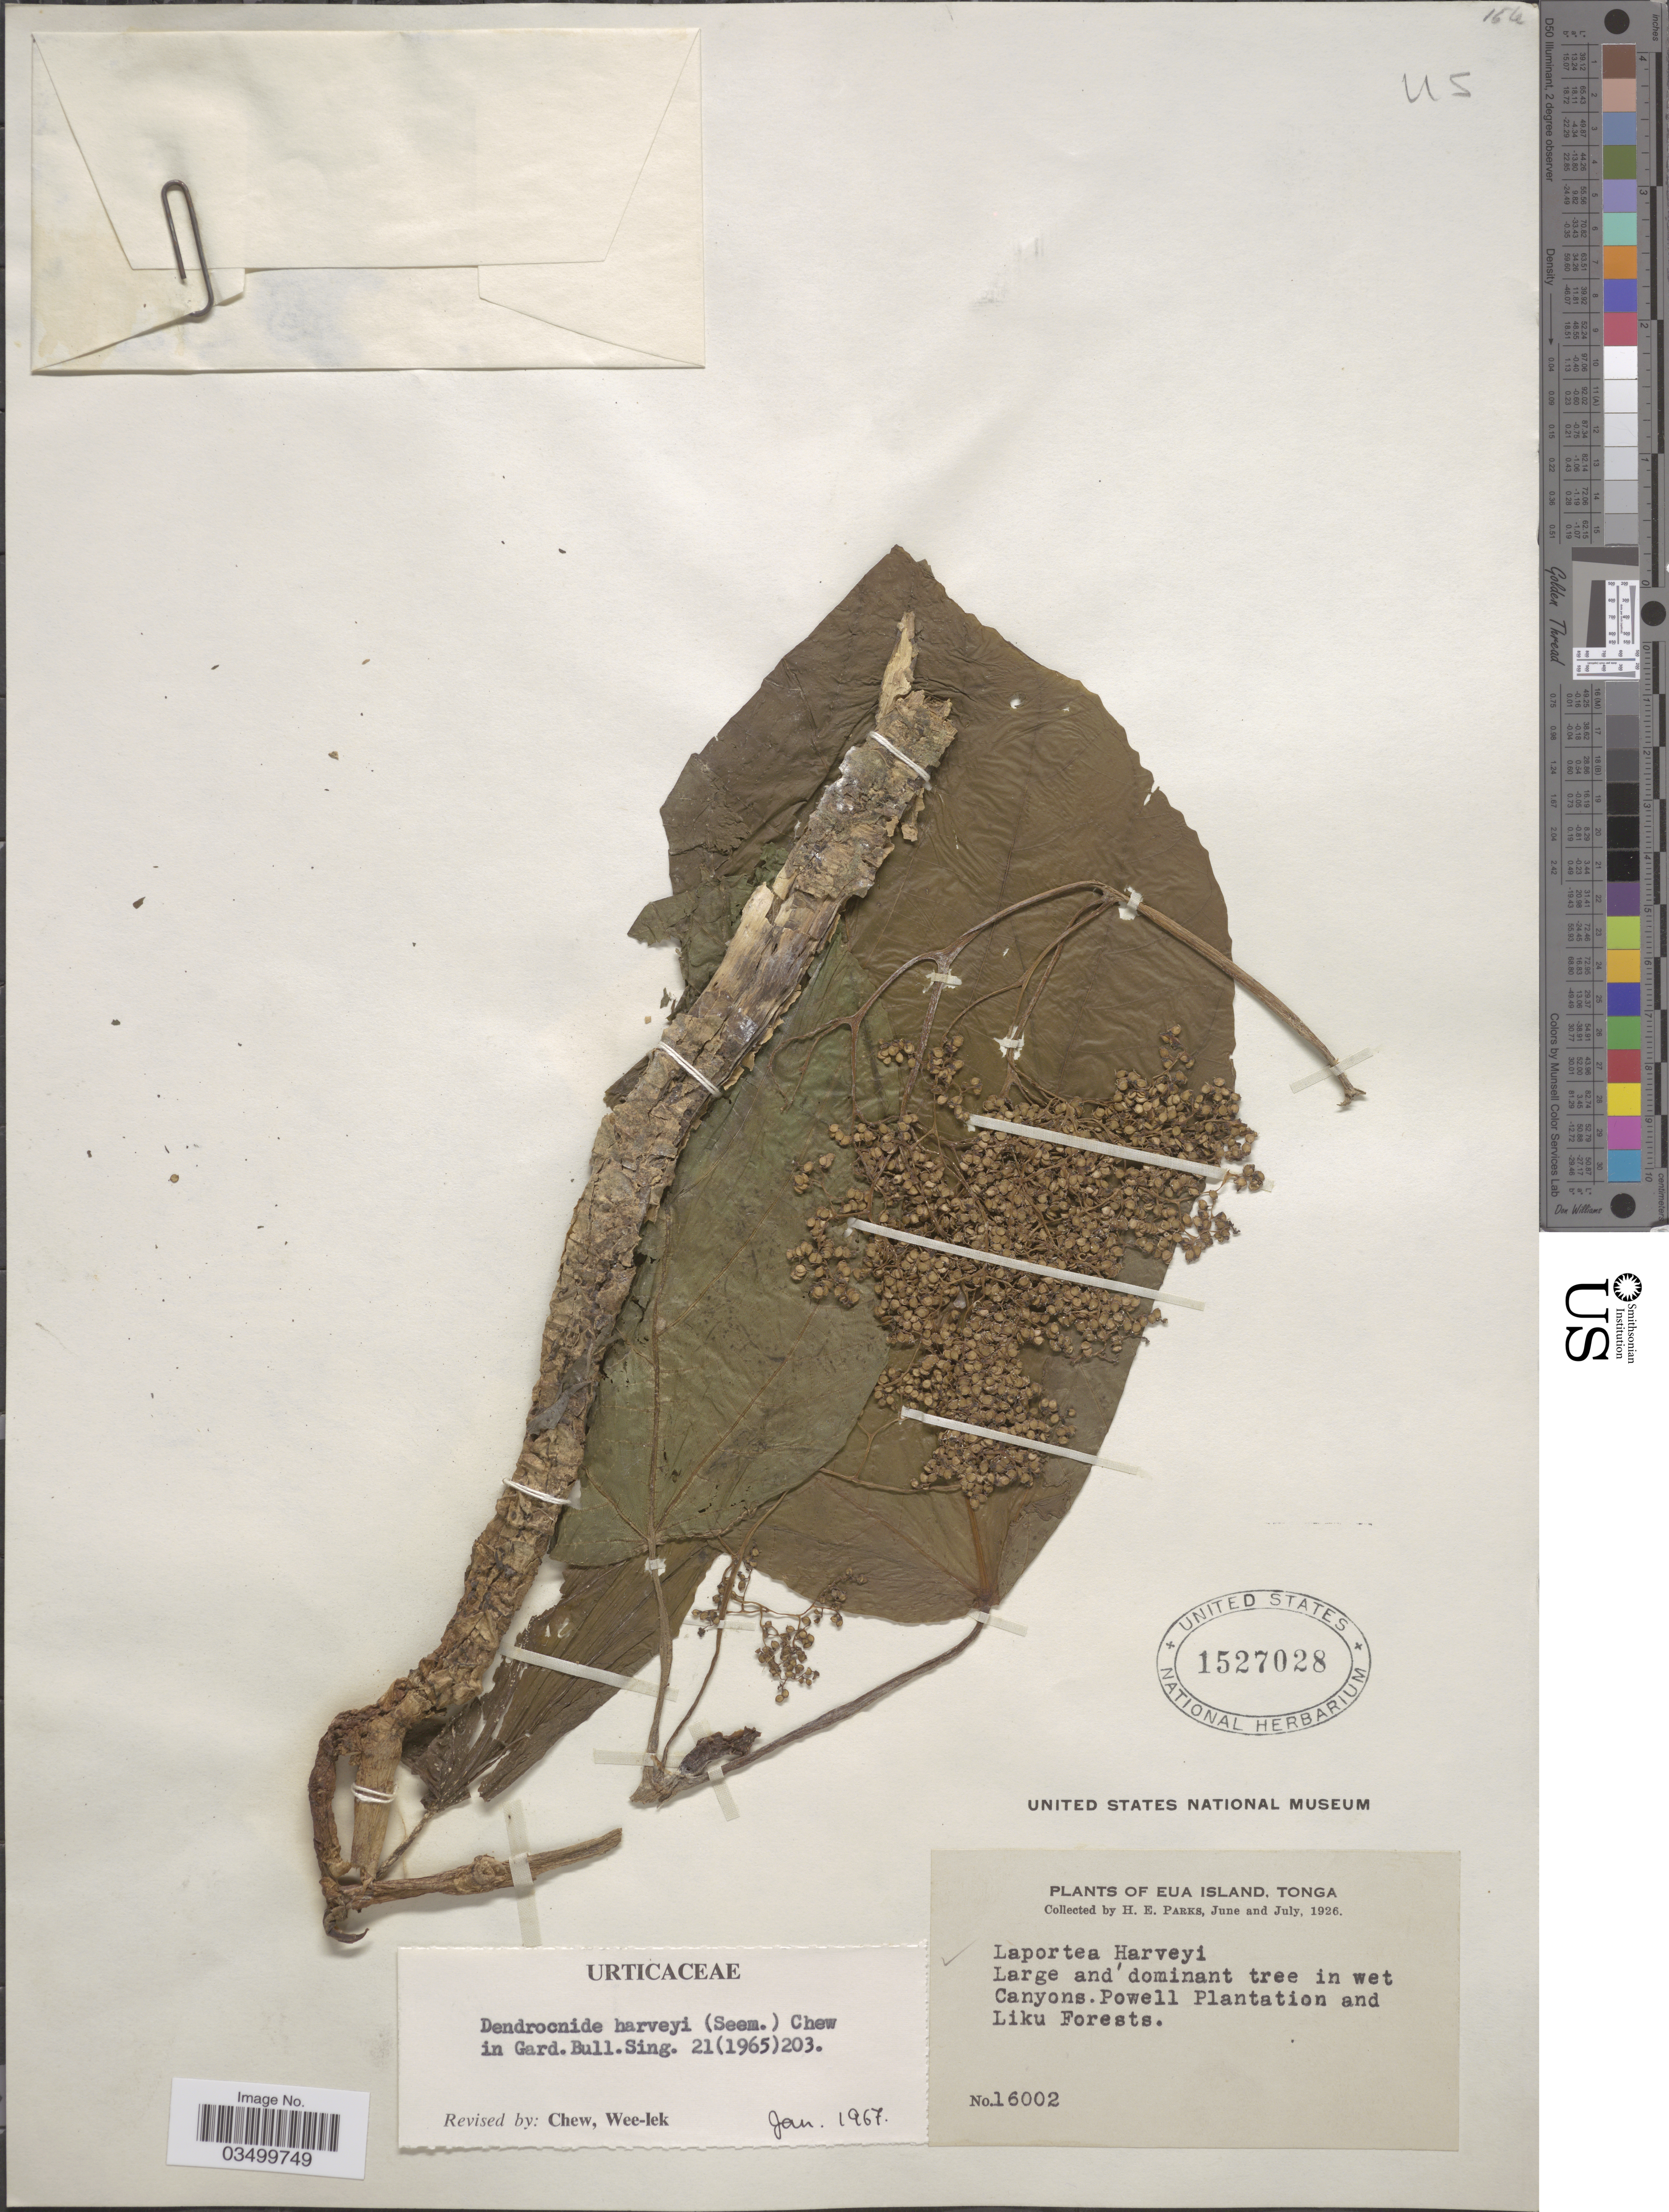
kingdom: Plantae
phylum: Tracheophyta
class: Magnoliopsida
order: Rosales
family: Urticaceae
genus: Dendrocnide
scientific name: Dendrocnide harveyi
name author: (Seem.) Chew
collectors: H. E. Parks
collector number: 16002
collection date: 1926-06/1926-07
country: Tonga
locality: Eua Island. Powell Plantation and Liku Forests.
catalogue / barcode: US 1527028